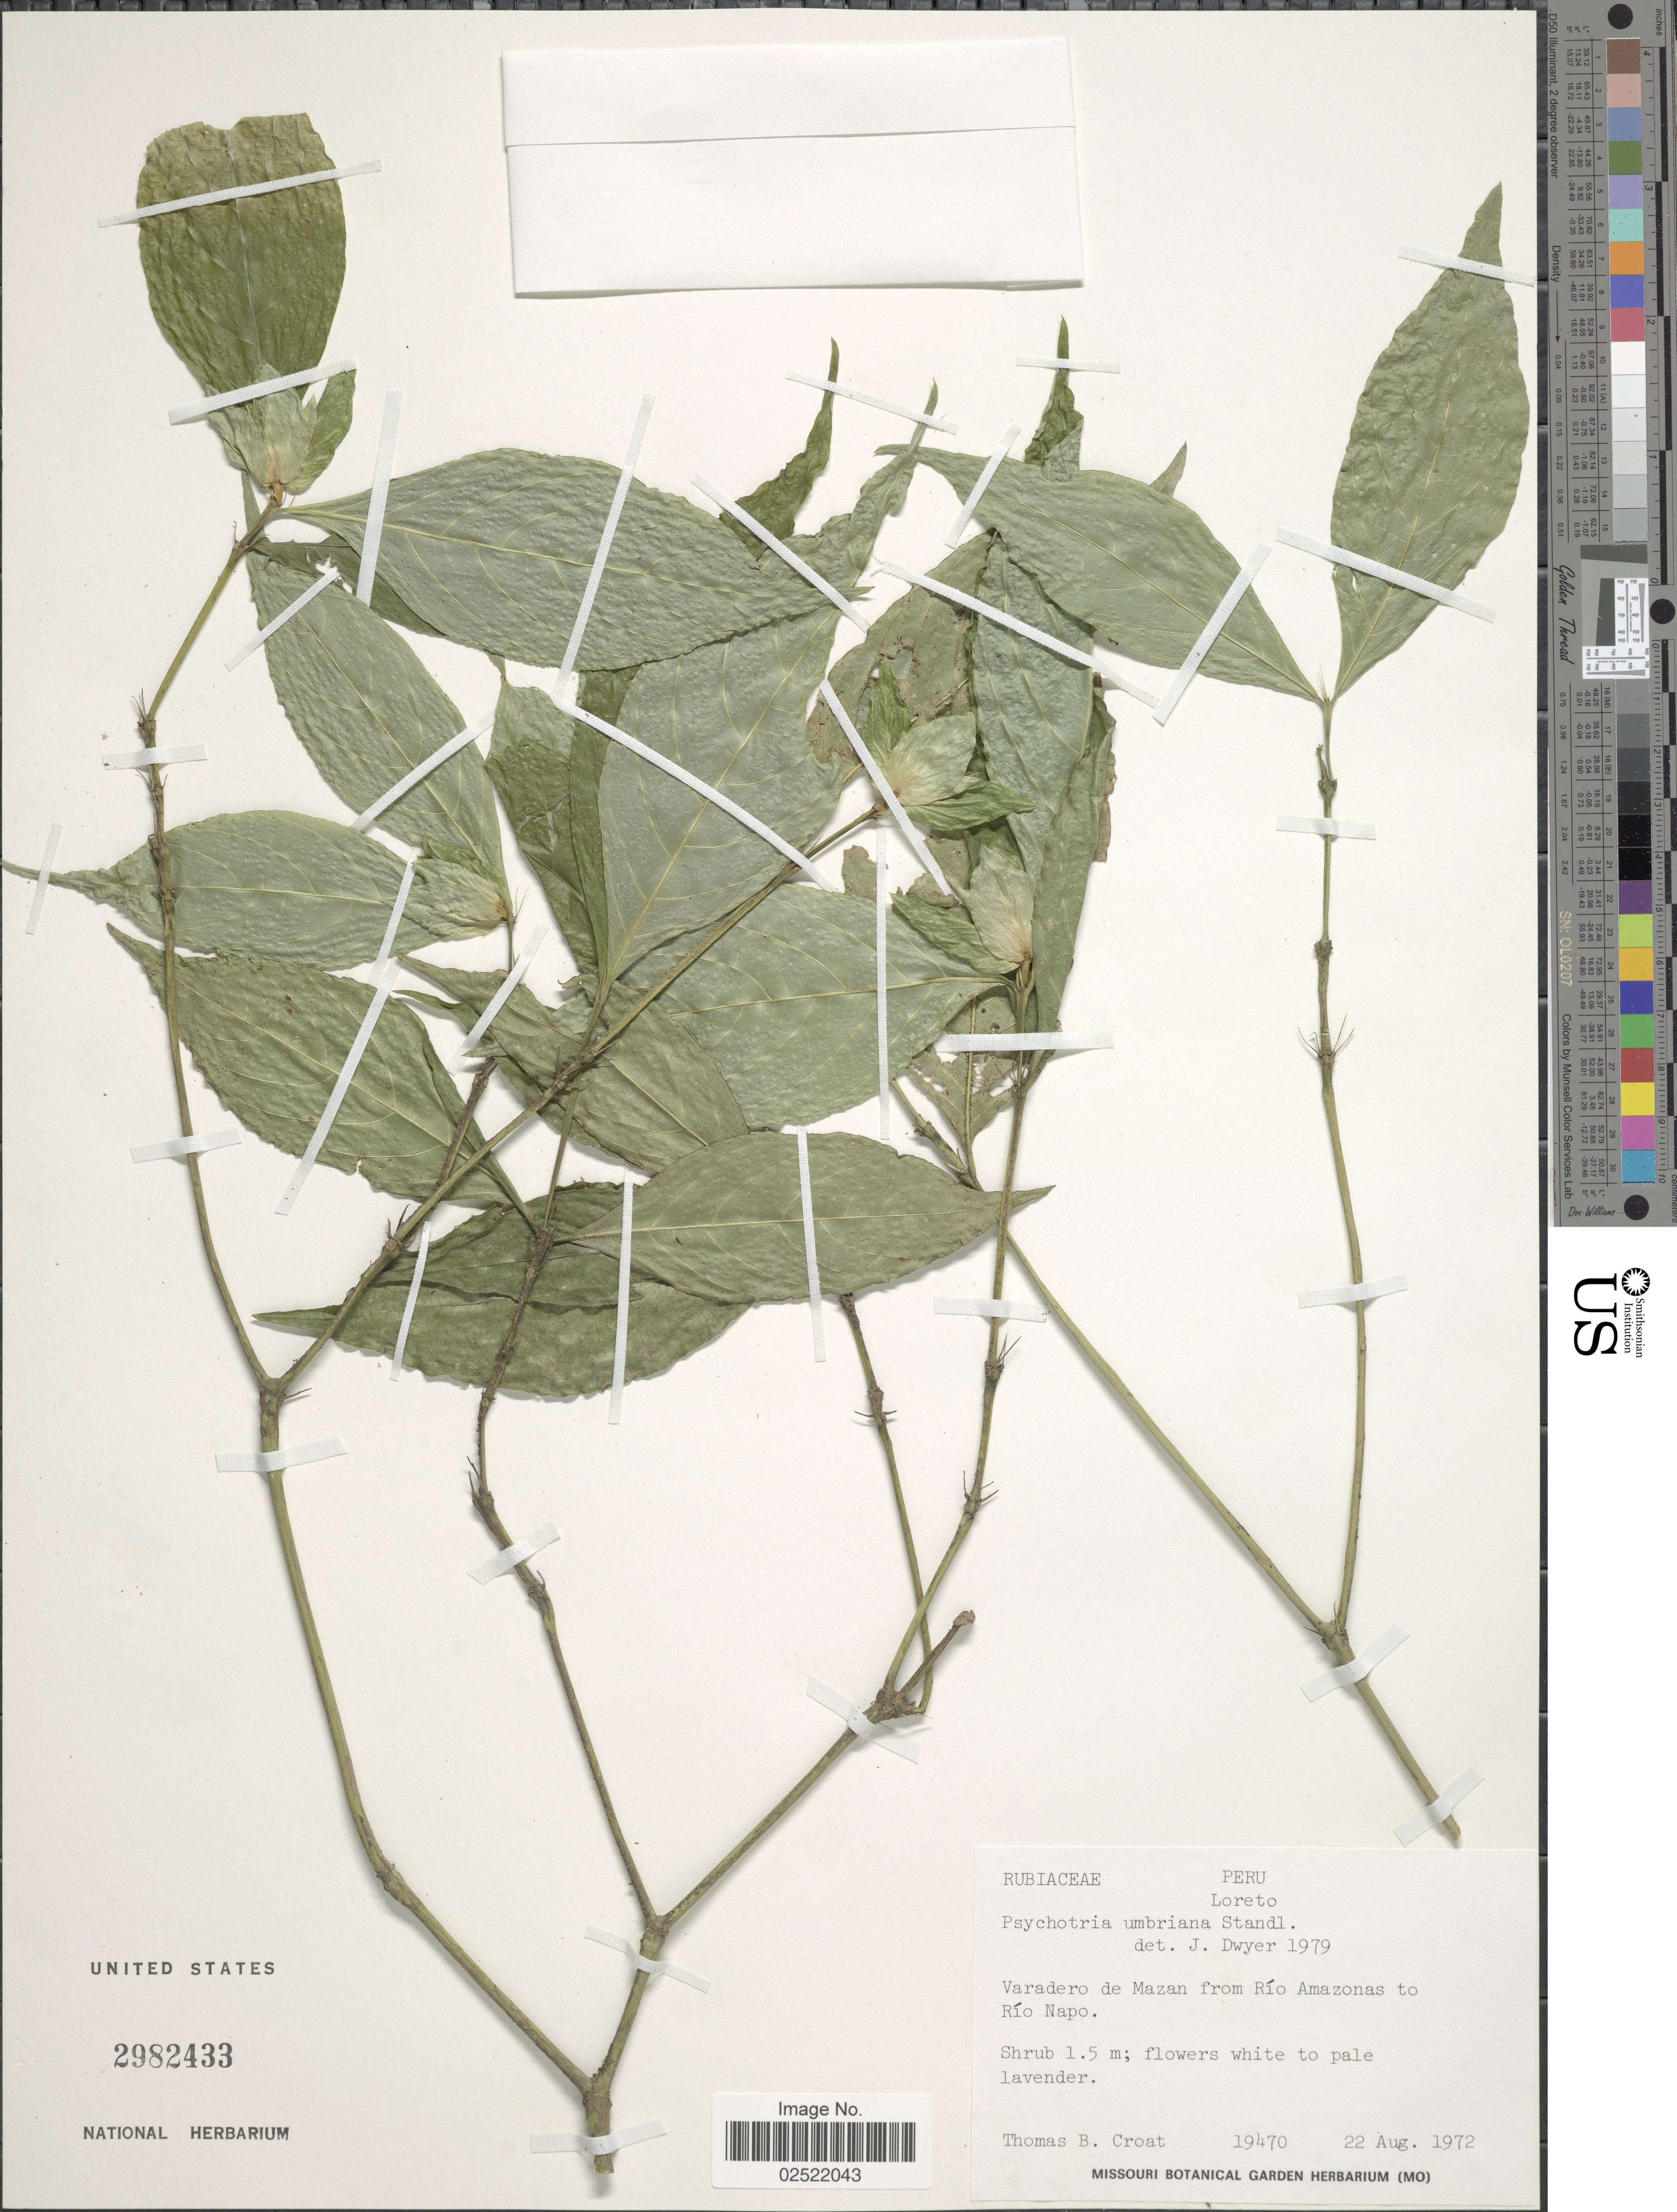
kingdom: Plantae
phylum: Tracheophyta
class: Magnoliopsida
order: Gentianales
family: Rubiaceae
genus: Psychotria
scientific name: Psychotria umbriana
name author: (Standl.) Steyerm.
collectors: T. B. Croat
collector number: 19470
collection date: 1972-08-22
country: Peru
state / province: Loreto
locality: Varadero de Mazan from Rio Amazonas to Rio Napo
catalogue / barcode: US 2982433